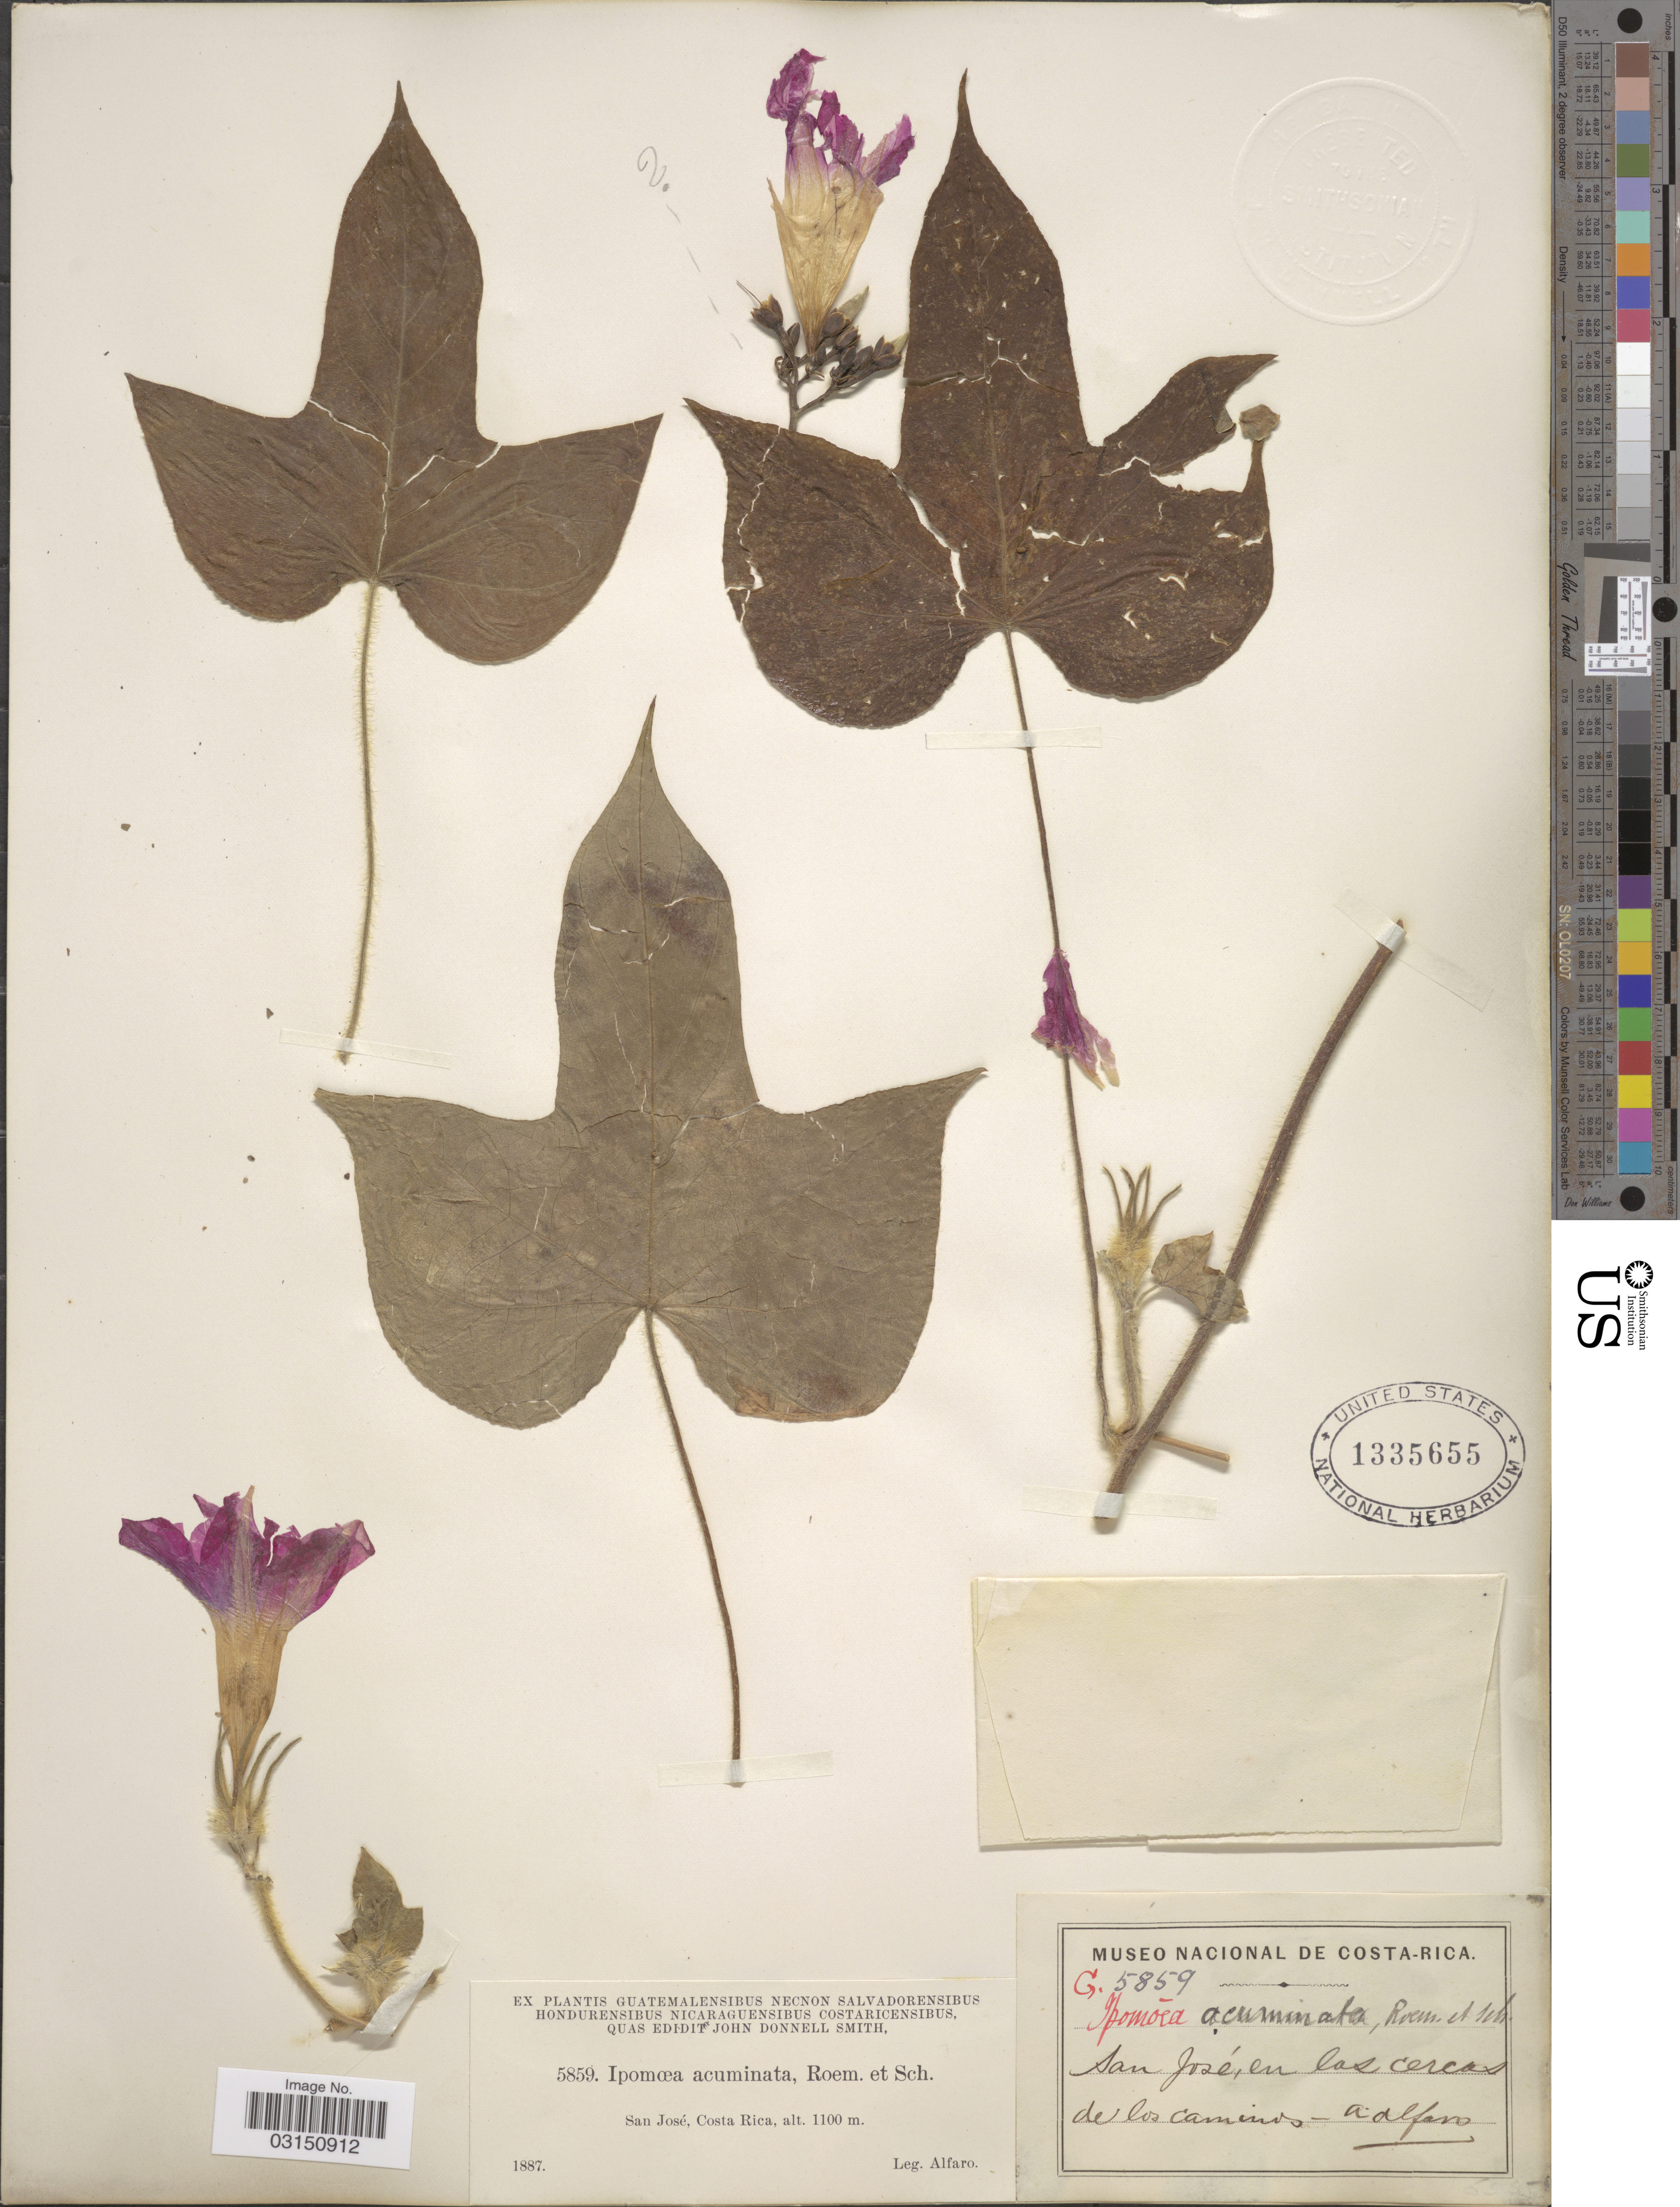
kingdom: Plantae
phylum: Tracheophyta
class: Magnoliopsida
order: Solanales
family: Convolvulaceae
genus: Ipomoea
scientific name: Ipomoea nil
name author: (L.) Roth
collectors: A. Alfaro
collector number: G 5859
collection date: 1887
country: Costa Rica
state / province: San José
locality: En las cercas de los caminos.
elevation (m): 1100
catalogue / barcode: US 1335655